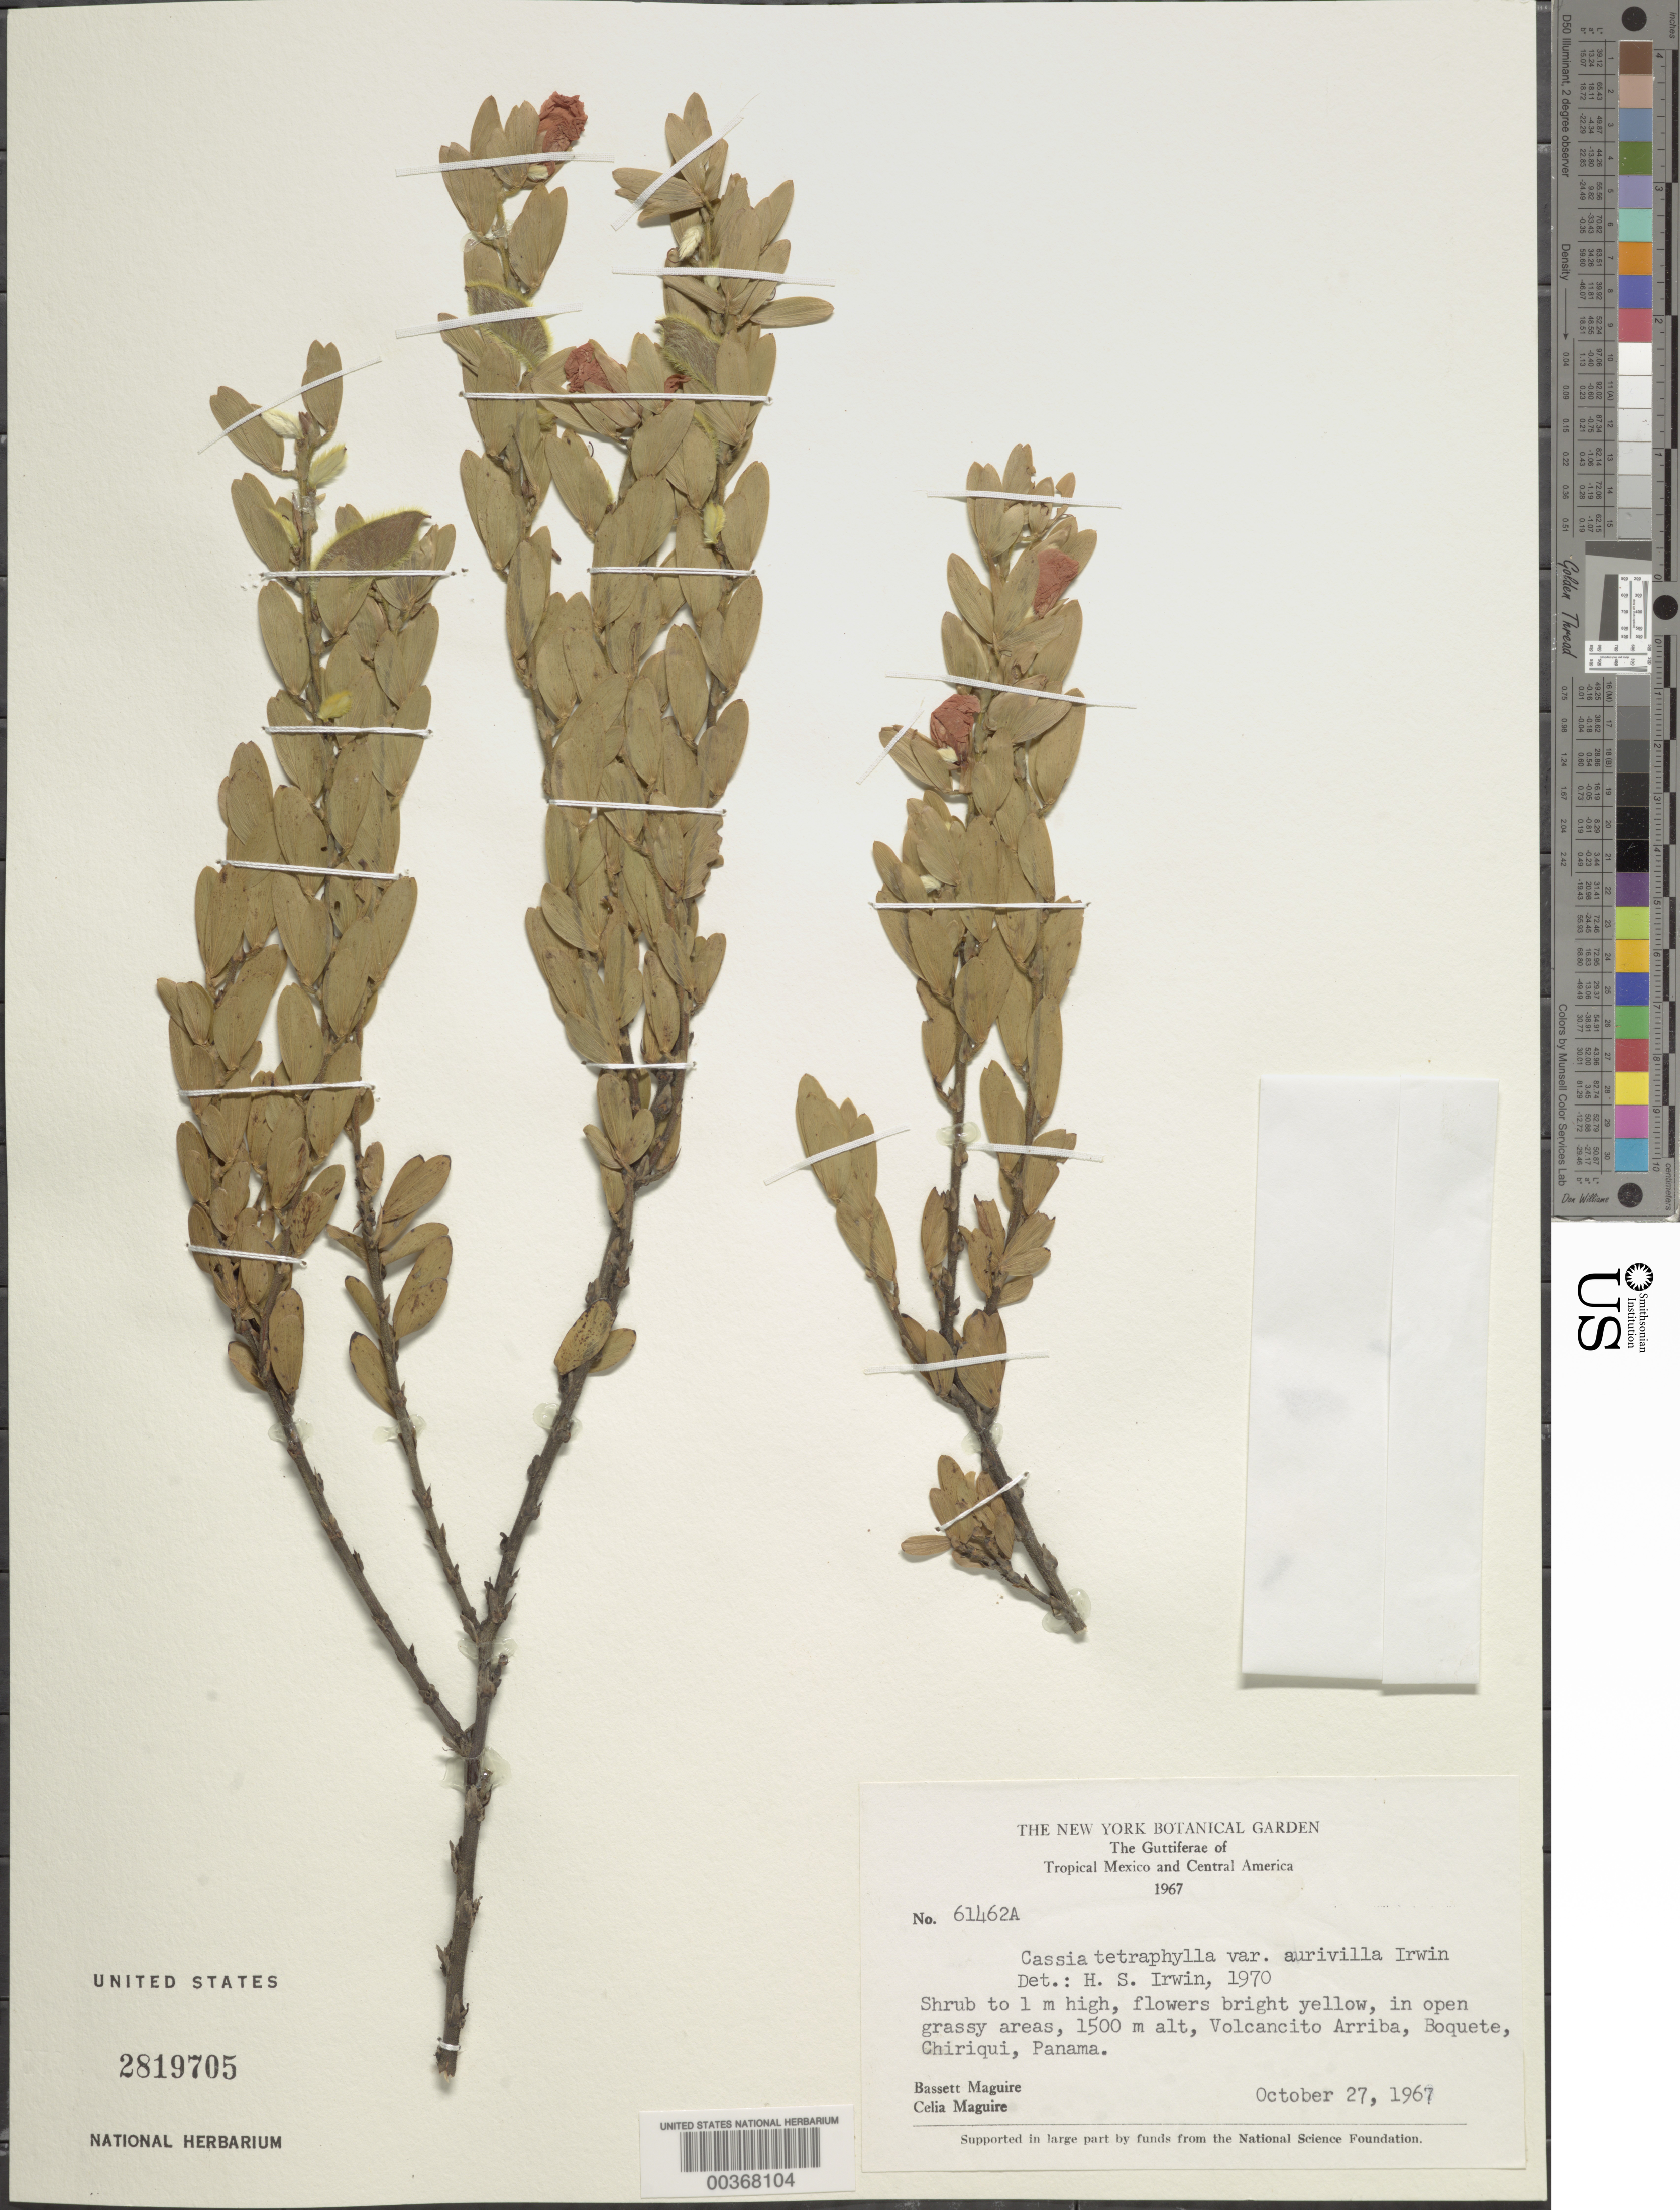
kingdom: Plantae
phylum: Tracheophyta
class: Magnoliopsida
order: Fabales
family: Fabaceae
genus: Chamaecrista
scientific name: Chamaecrista desvauxii var. brevipes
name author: (Benth.) H.S. Irwin & Barneby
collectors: B. Maguire & C. K. Maguire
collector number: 61462a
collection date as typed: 27 Oct 1967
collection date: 1967-10-27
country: Panama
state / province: Chiriquí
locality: Volcancito Arriba, Boquete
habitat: Open grassy areas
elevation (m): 1500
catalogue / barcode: US 2819705